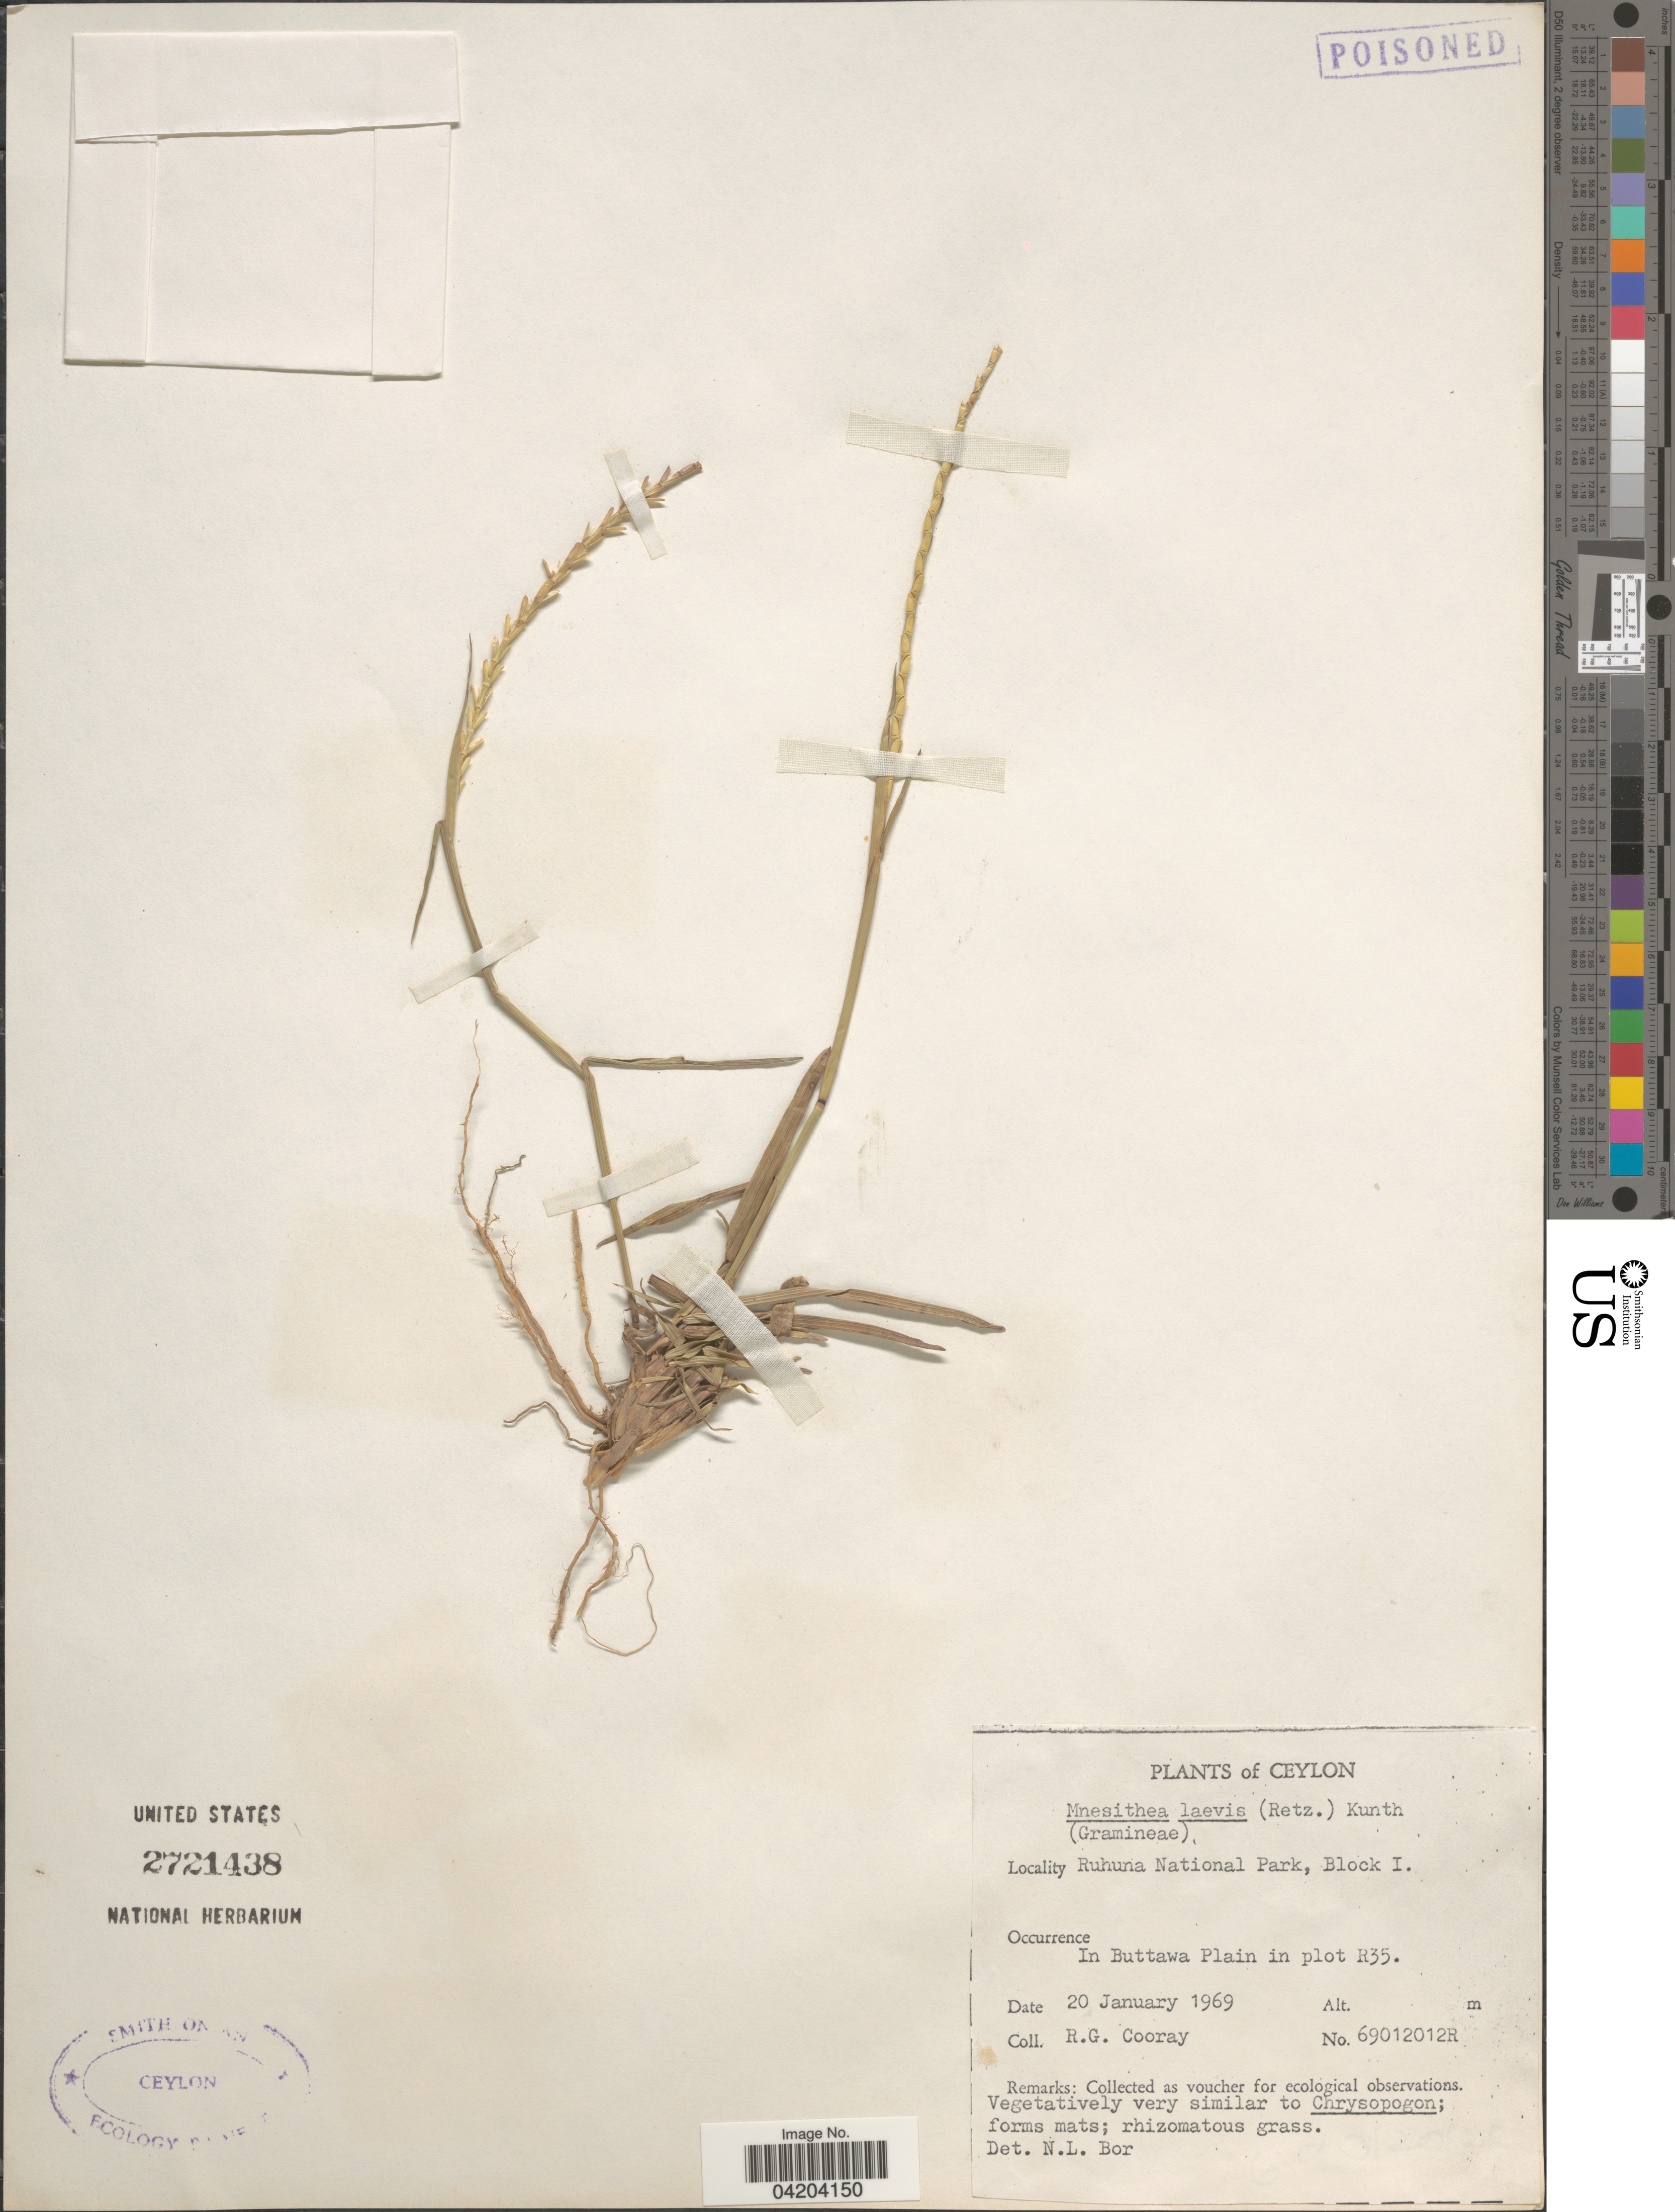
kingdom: Plantae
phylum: Tracheophyta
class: Liliopsida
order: Poales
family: Poaceae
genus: Mnesithea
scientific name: Mnesithea laevis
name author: (Retz.) Kunth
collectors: R. Cooray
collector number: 69012012R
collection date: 1969-01-20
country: Sri Lanka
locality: Ceylon. Ruhuna National Park, Block I. In Buttawa Plain in plot R35.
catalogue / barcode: US 2721438